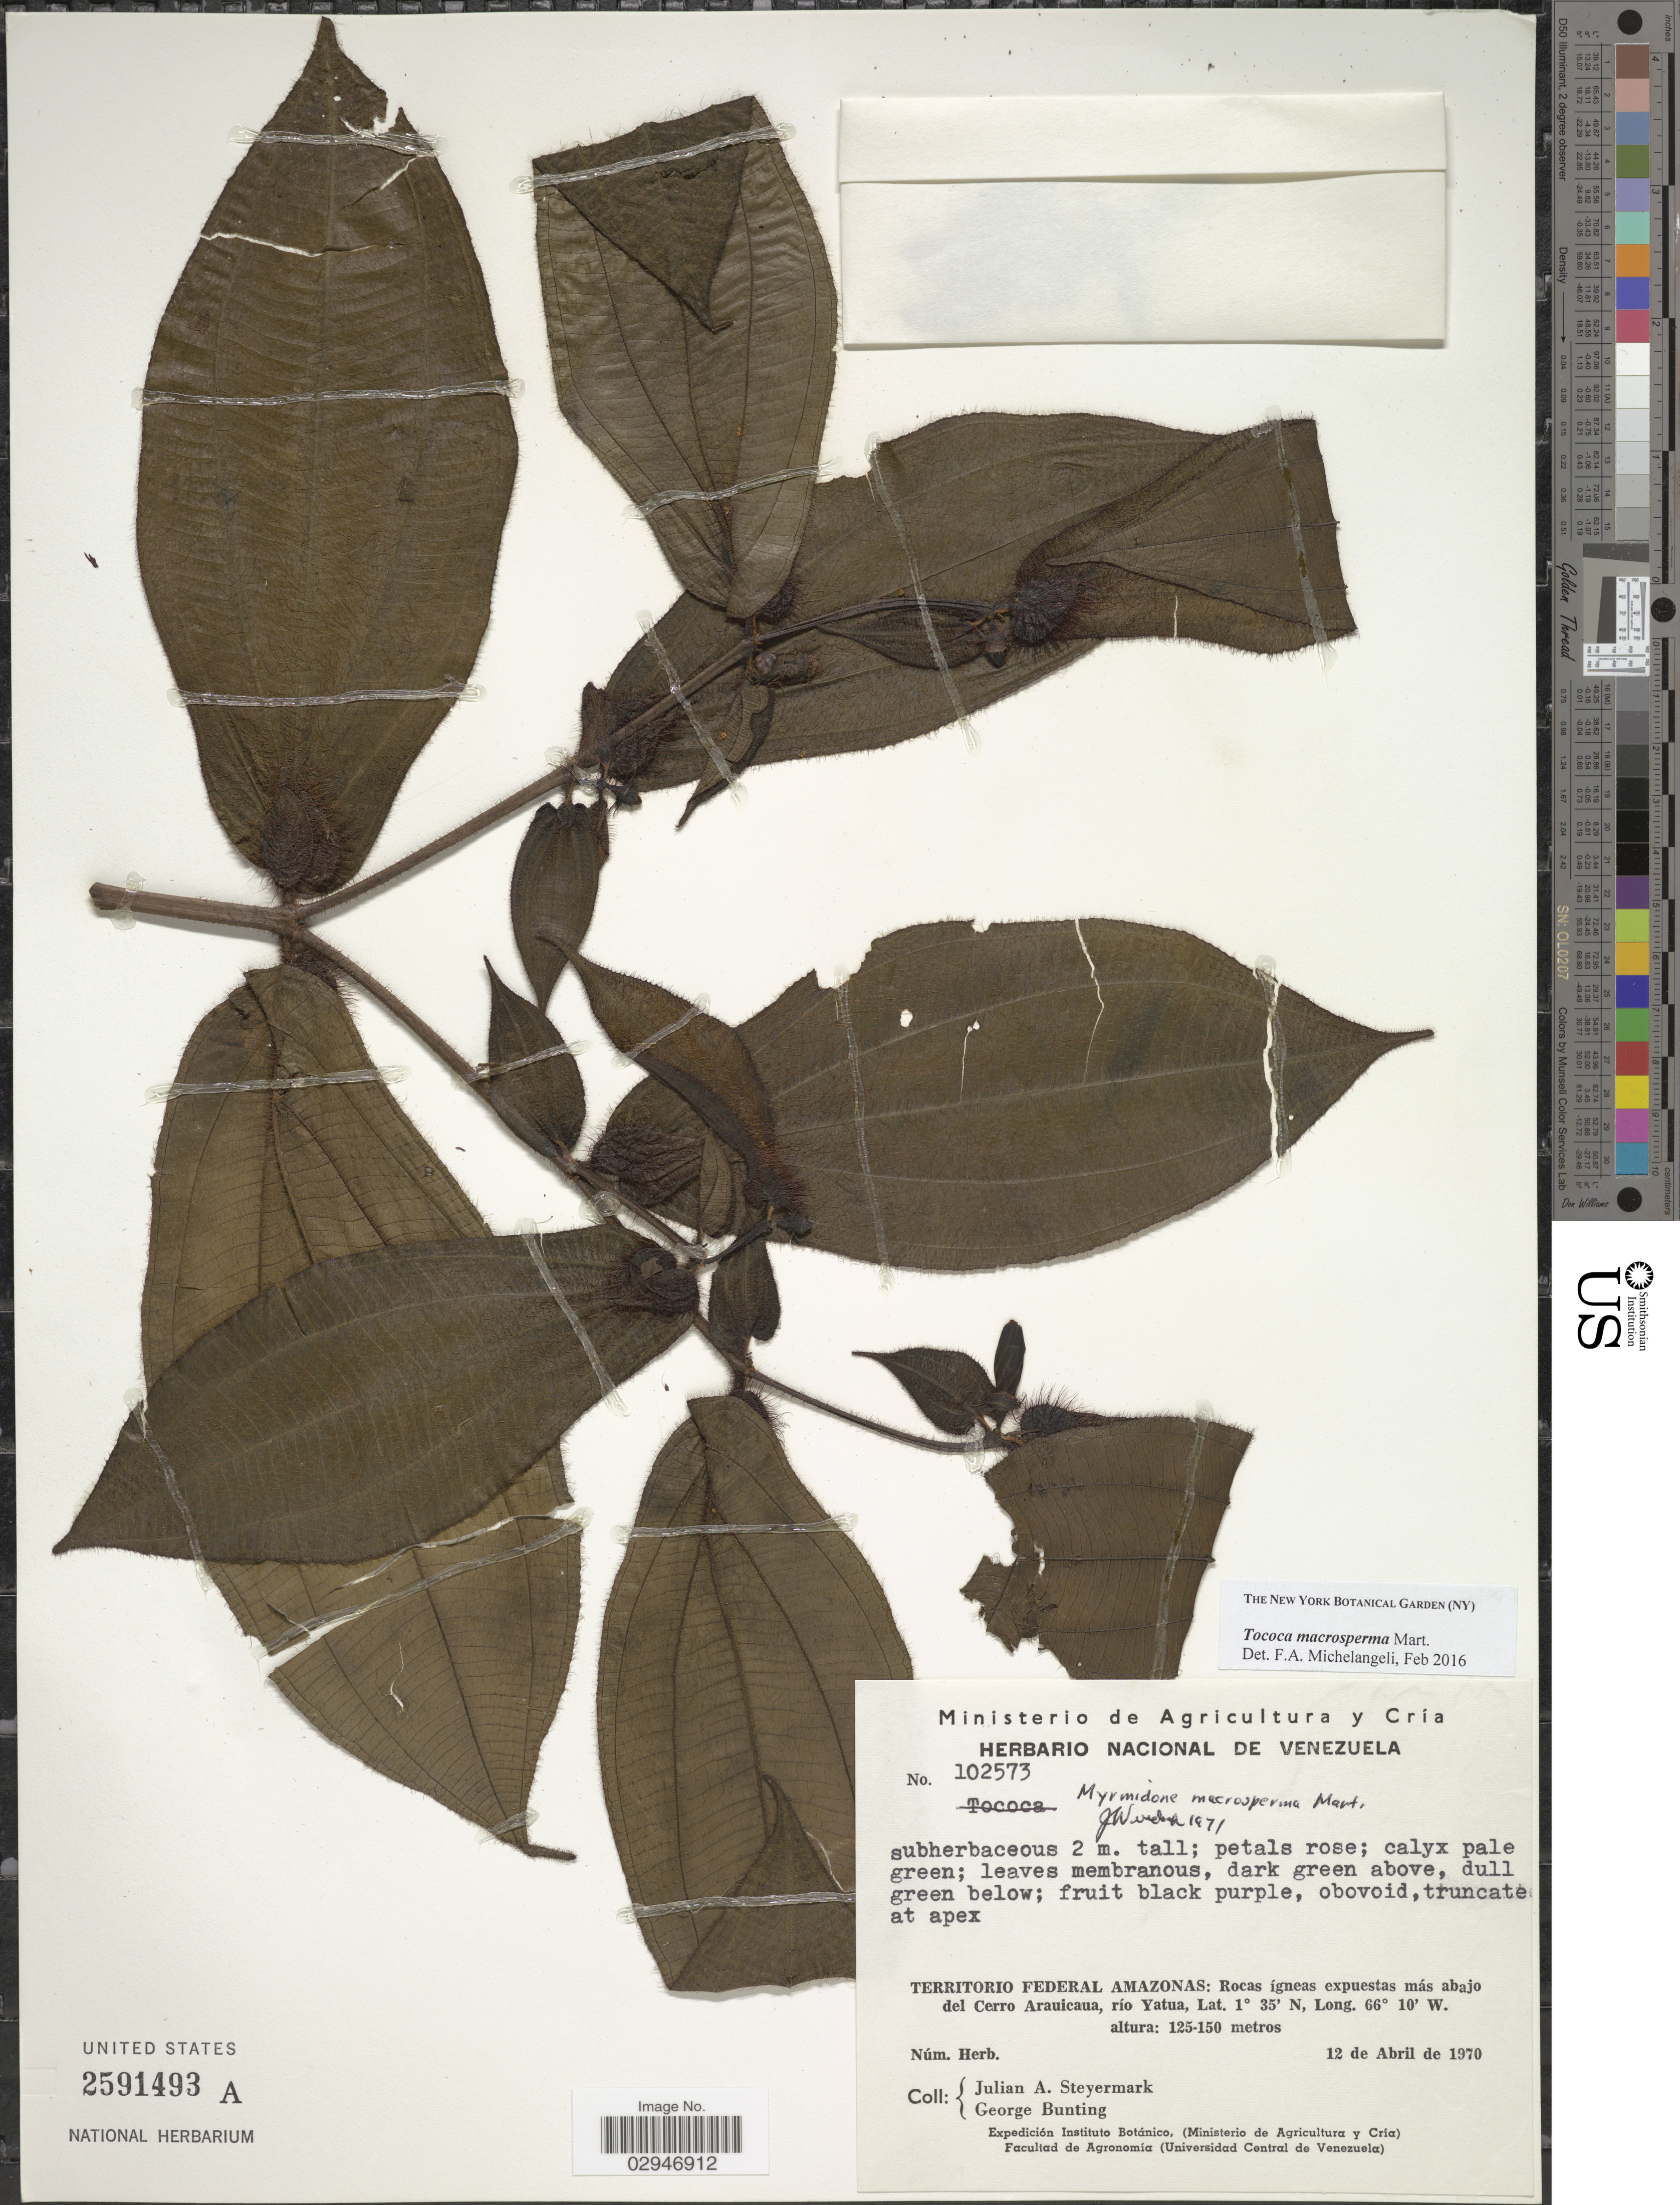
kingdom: Plantae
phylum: Tracheophyta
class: Magnoliopsida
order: Myrtales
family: Melastomataceae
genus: Tococa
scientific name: Tococa macrosperma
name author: Mart.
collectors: J. Steyermark & G. S. Bunting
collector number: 102573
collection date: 1970-04-12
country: Venezuela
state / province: Amazonas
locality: Territorio Federal Amazonas: Rocas igneas expuestas más abajo del Cerro Arauicaua, río Yatua.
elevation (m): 125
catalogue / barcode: US 2591493A